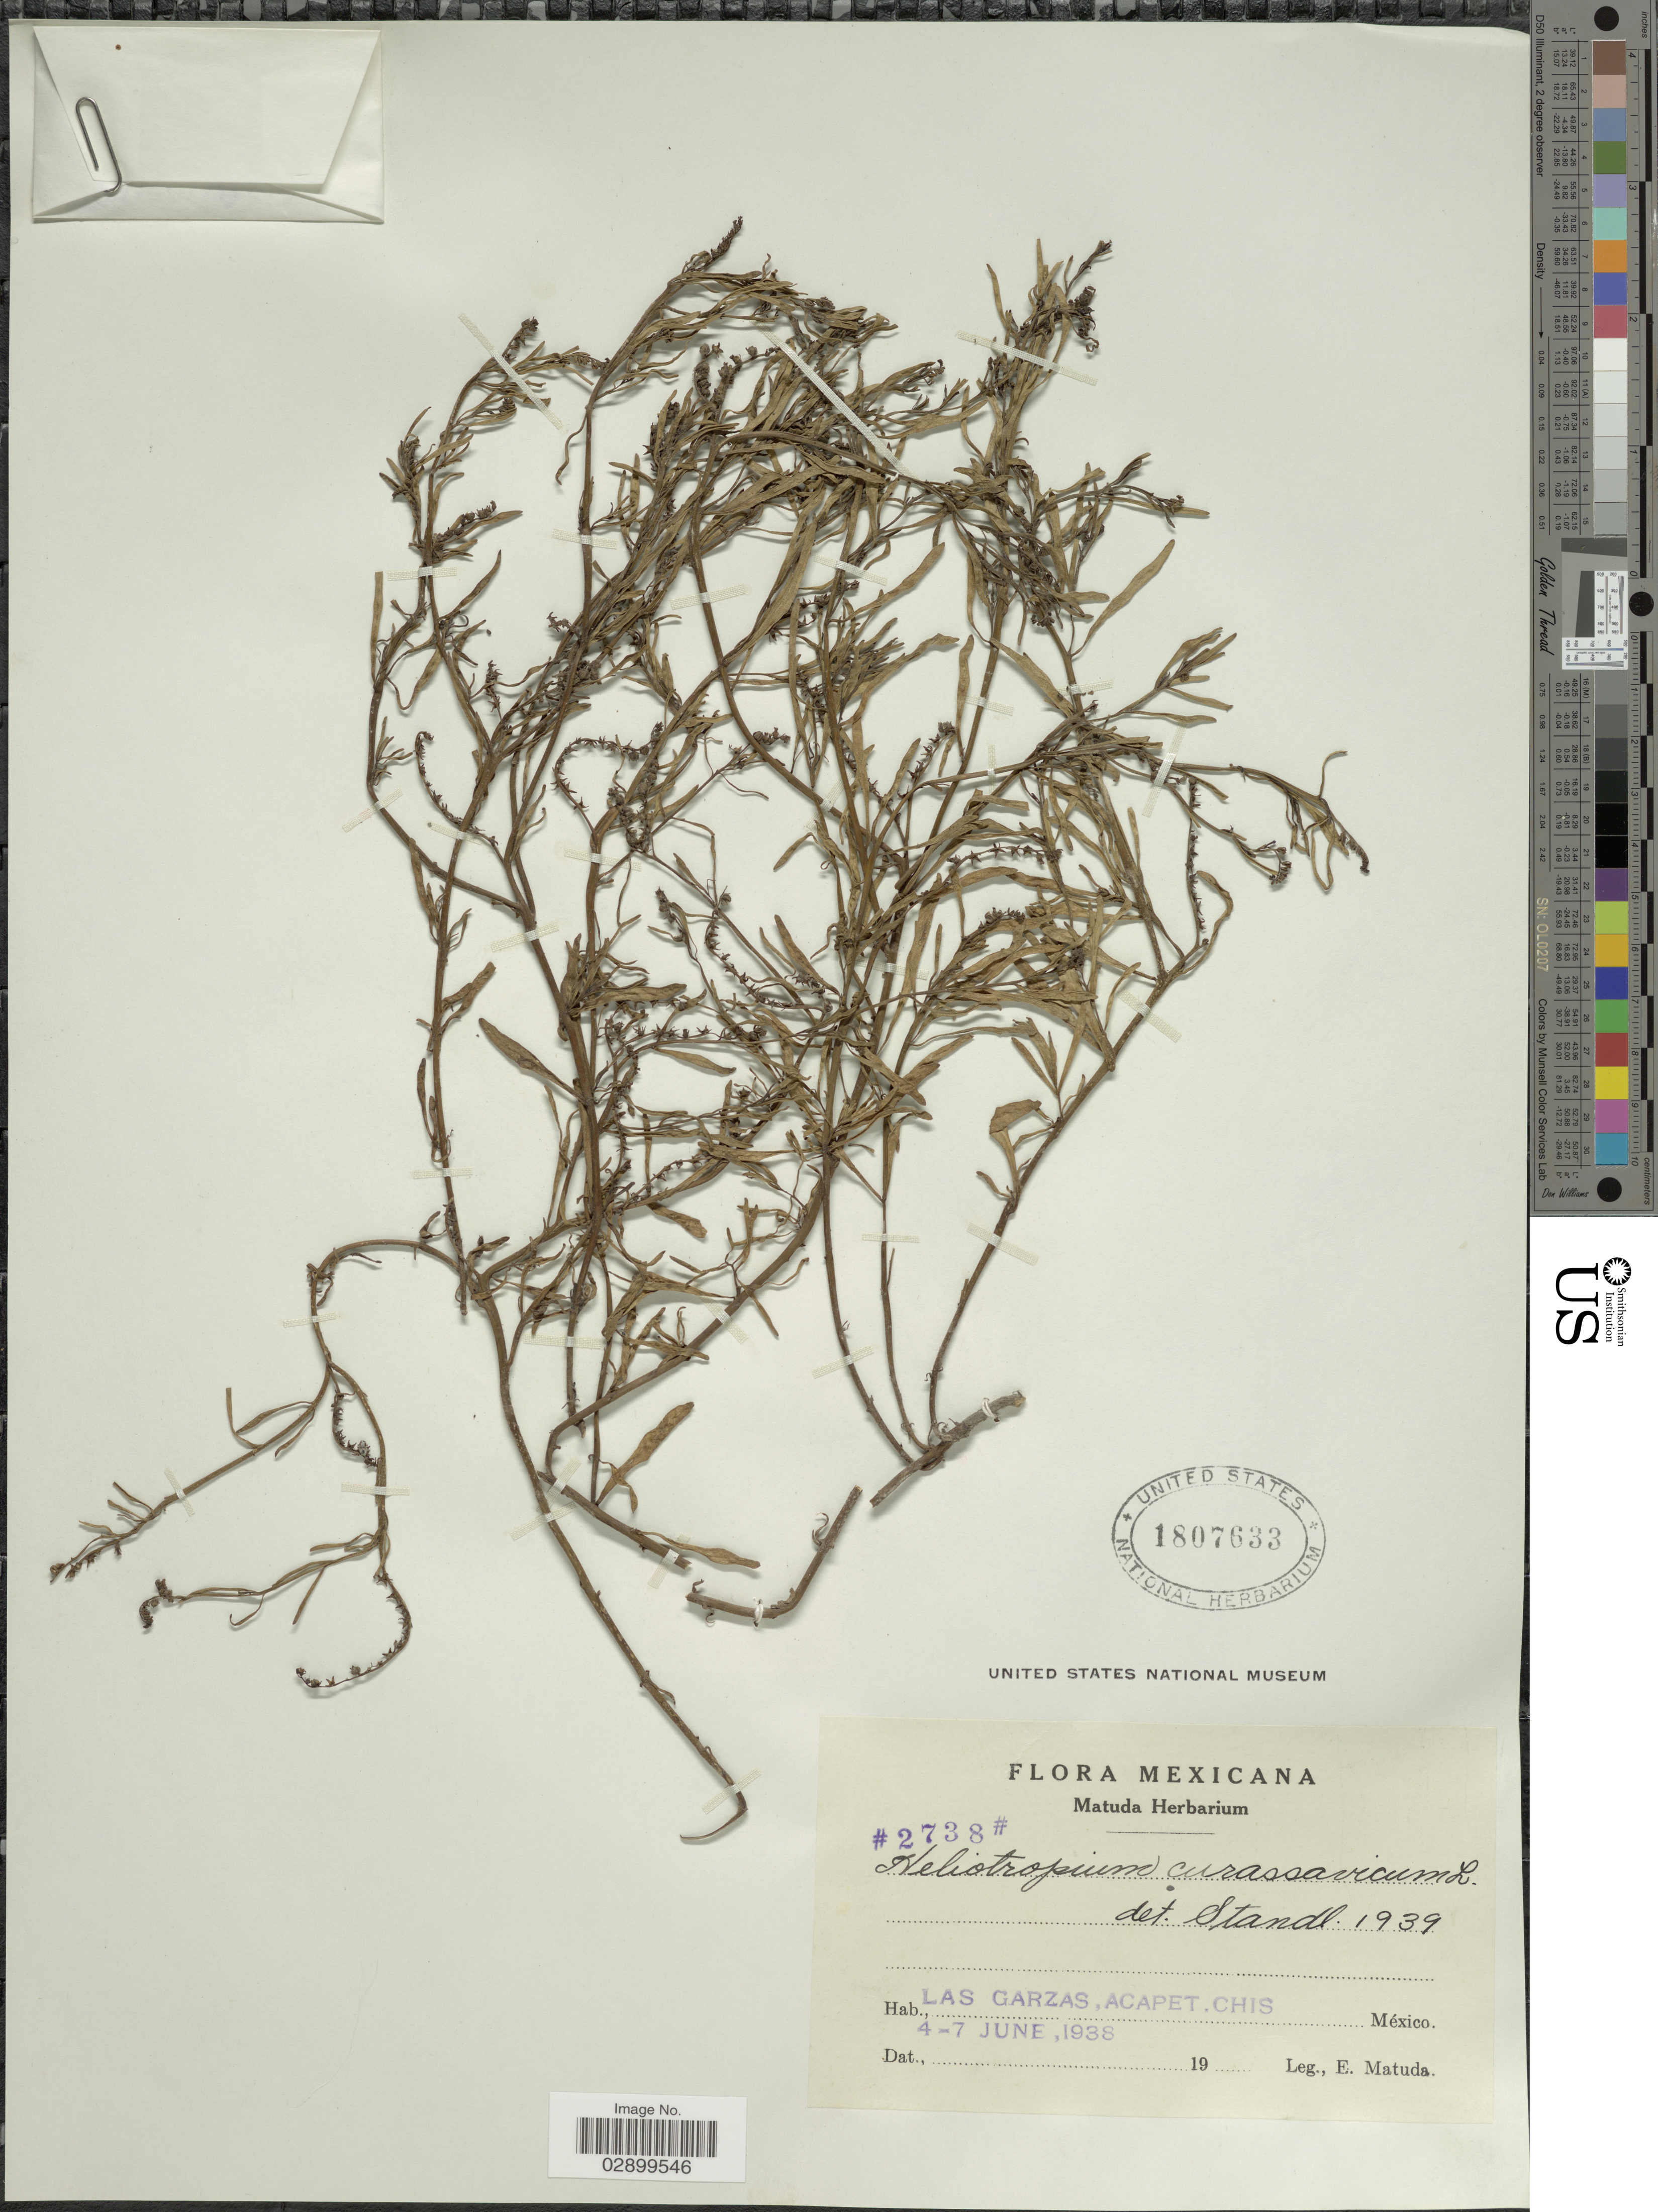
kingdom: Plantae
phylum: Tracheophyta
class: Magnoliopsida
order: Boraginales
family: Heliotropiaceae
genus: Heliotropium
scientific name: Heliotropium curassavicum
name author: L.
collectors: E. Matuda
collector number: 2738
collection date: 1938-06-04/1938-06-07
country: Mexico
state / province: Chiapas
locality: Las Garzas, Acapet.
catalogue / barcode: US 1807633